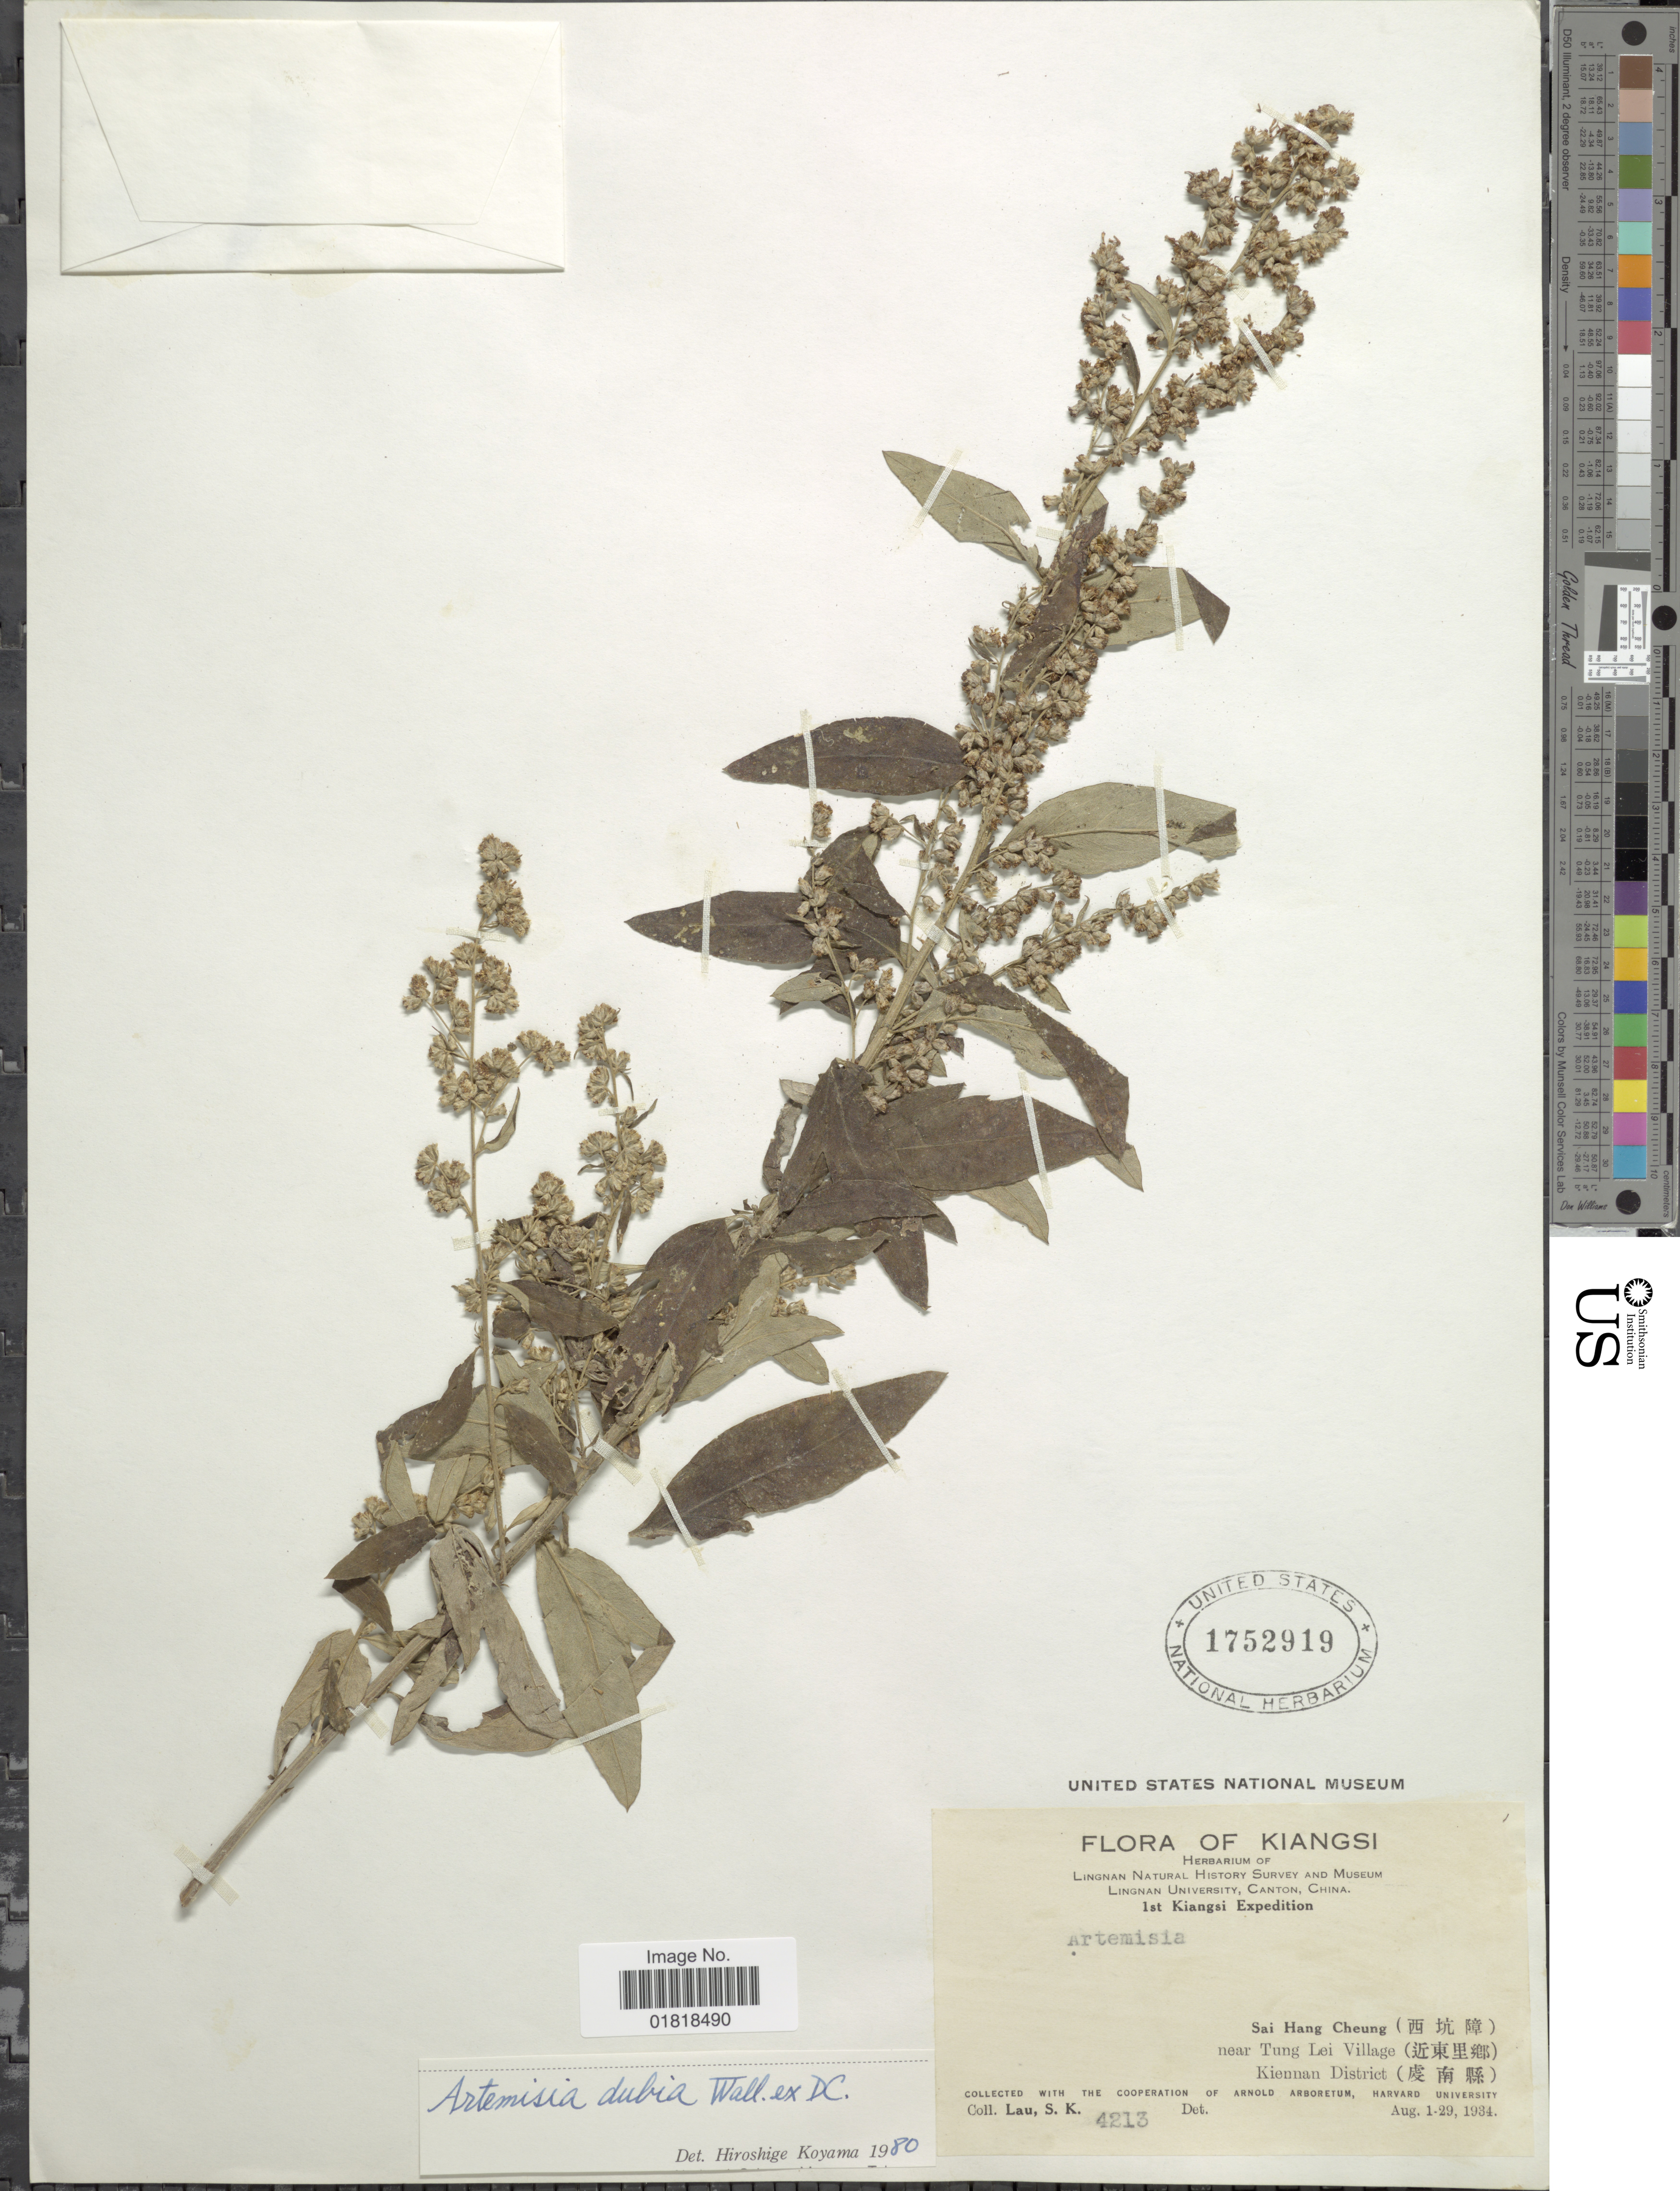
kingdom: Plantae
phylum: Tracheophyta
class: Magnoliopsida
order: Asterales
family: Asteraceae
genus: Artemisia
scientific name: Artemisia dubia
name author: Wall. ex Besser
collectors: S. K. Lau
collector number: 4213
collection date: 1934-08-01/1934-08-29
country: China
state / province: Jiangxi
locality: Kiangsi, Sai Hang Cheug, near Tun Lei Village, Kiennan District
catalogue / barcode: US 1752919